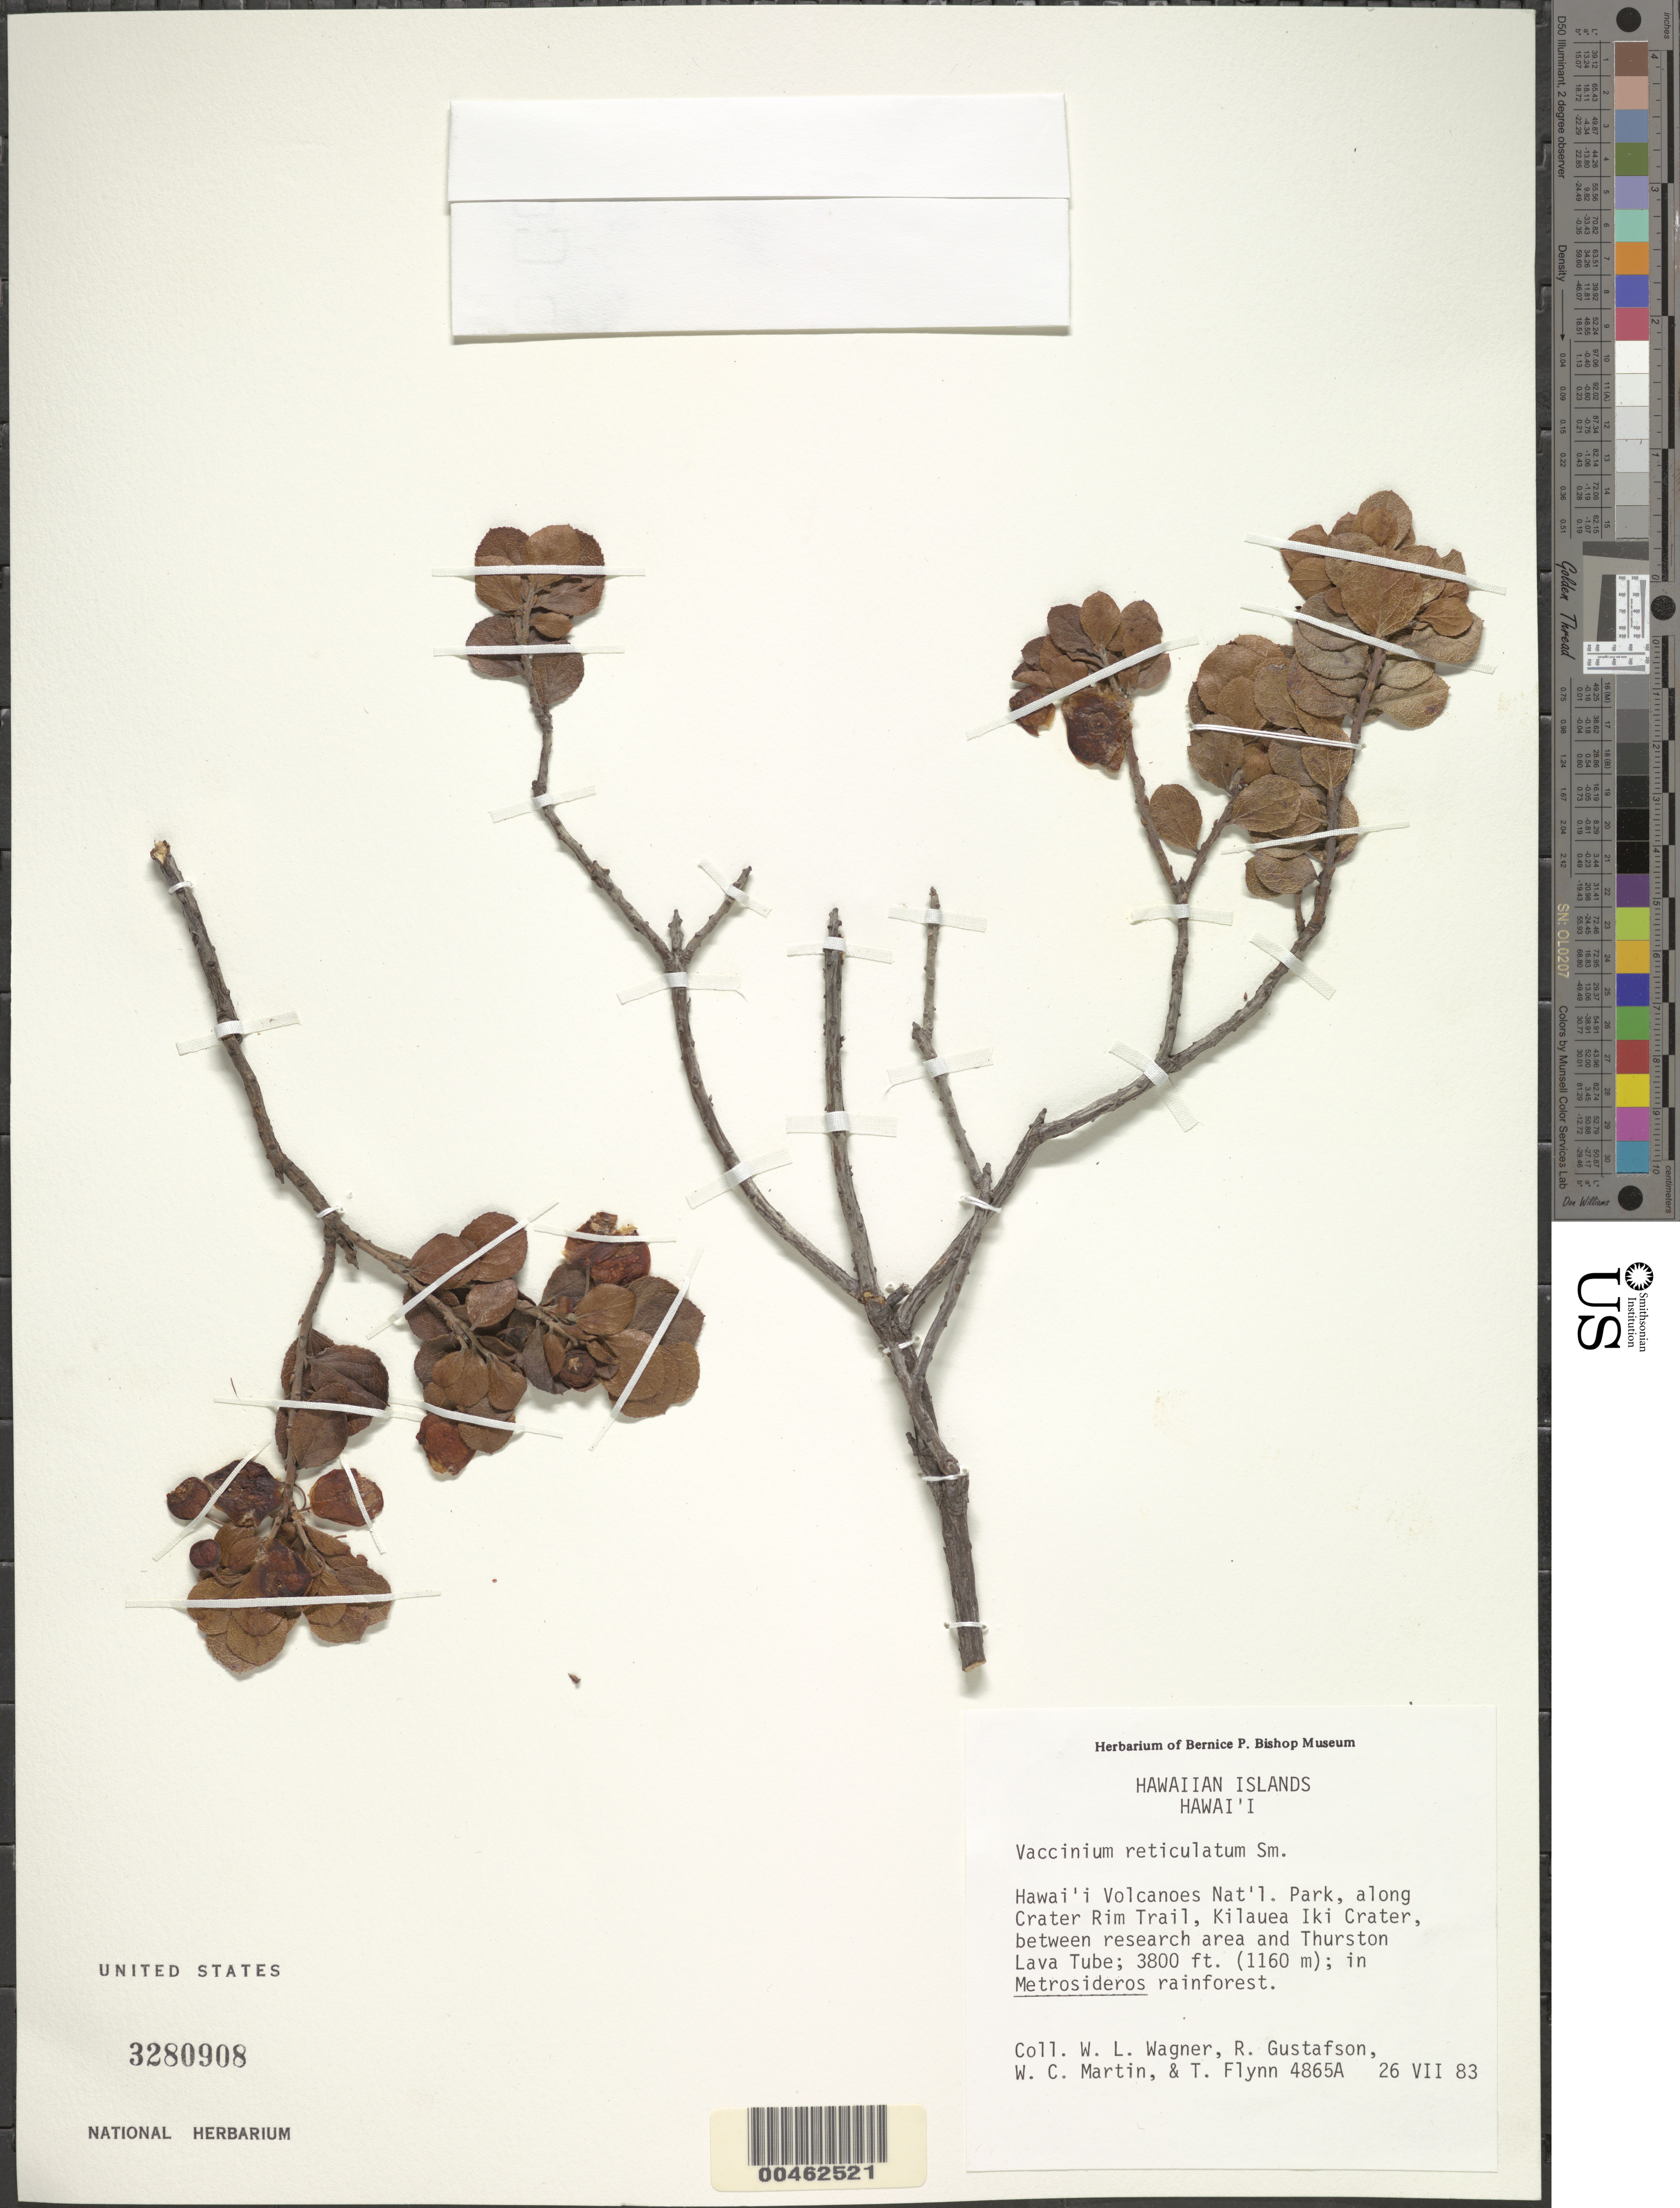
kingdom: Plantae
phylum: Tracheophyta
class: Magnoliopsida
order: Ericales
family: Ericaceae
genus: Vaccinium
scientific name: Vaccinium reticulatum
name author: Sm.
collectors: W. L. Wagner, R. Gustafson, W. C. Martin & T. W. Flynn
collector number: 4865a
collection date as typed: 26 Jul 1983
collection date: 1983-07-26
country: United States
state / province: Hawaii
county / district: Hawaii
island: Hawaii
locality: Hawai'i Volcanoes Nat'l. Park, along Crater Rim Trail, Kilauea Iki Crater, between research area and Thurston Lava Tube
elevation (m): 1158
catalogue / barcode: US 3280908